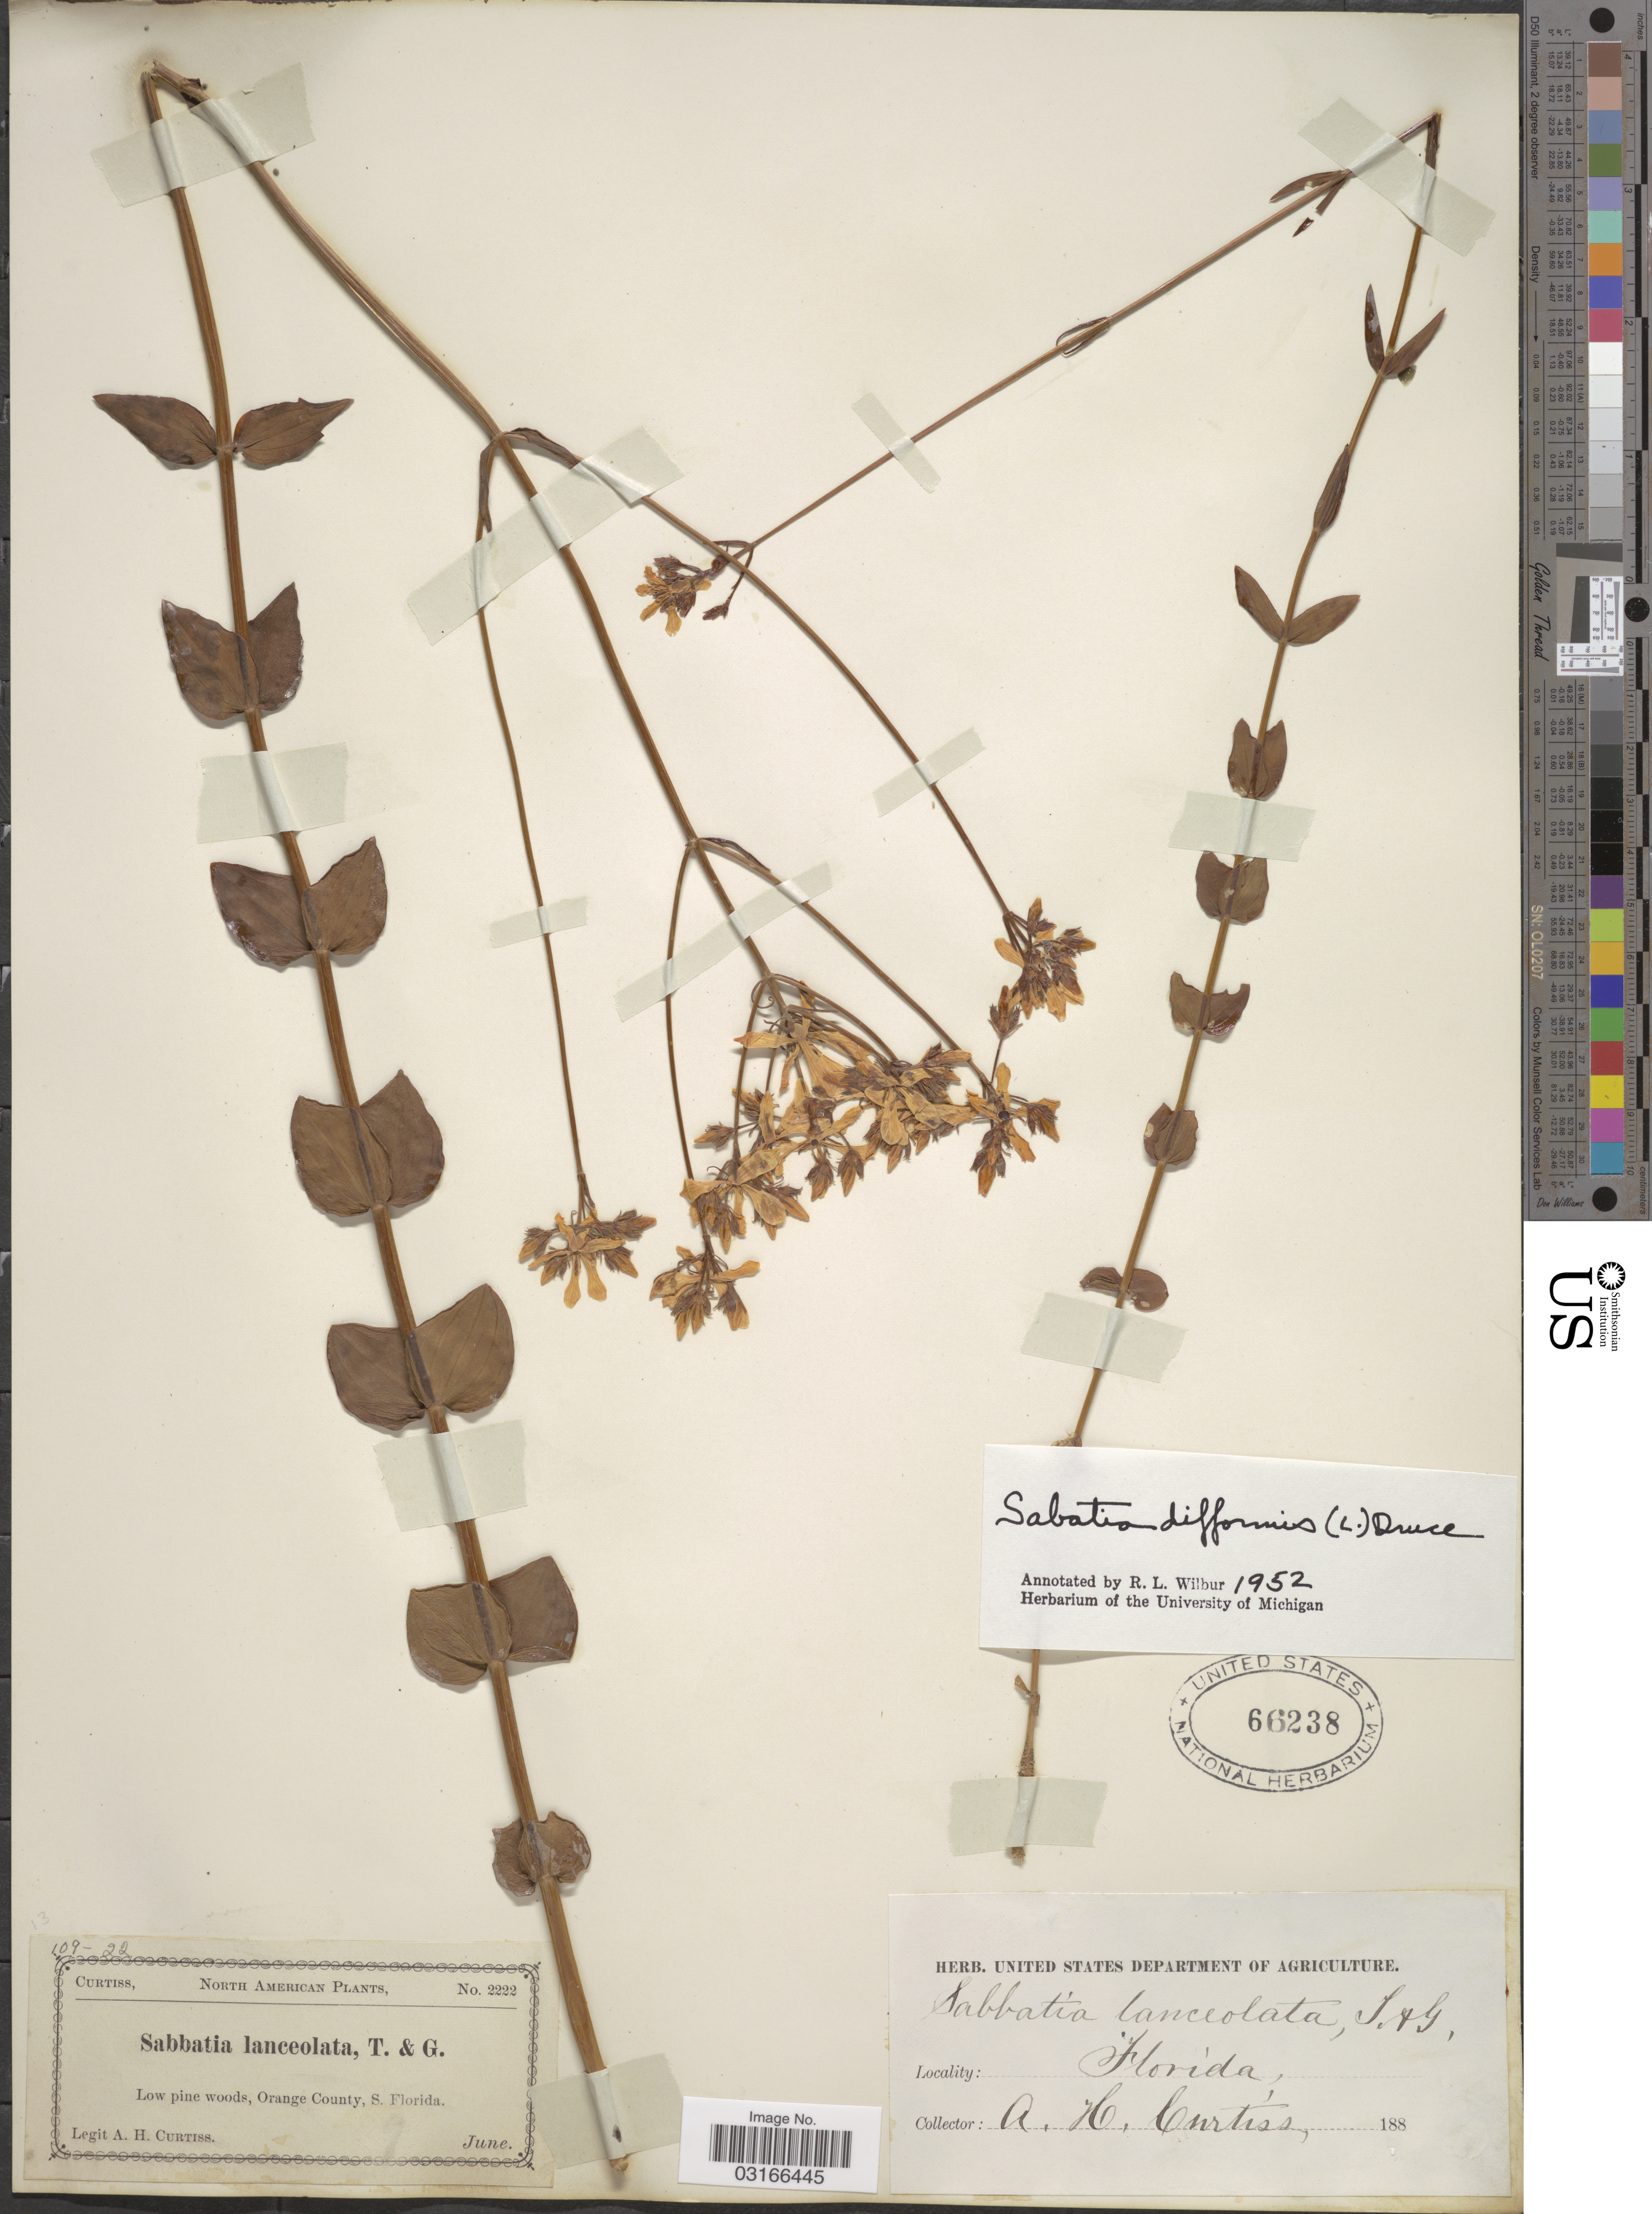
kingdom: Plantae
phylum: Tracheophyta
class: Magnoliopsida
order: Gentianales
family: Gentianaceae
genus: Sabatia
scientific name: Sabatia difformis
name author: (L.) Druce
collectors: A. H. Curtiss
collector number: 2222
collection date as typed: June 188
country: United States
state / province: Florida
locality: Low pine woods, Orange County, S. Florida.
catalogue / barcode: US 66238